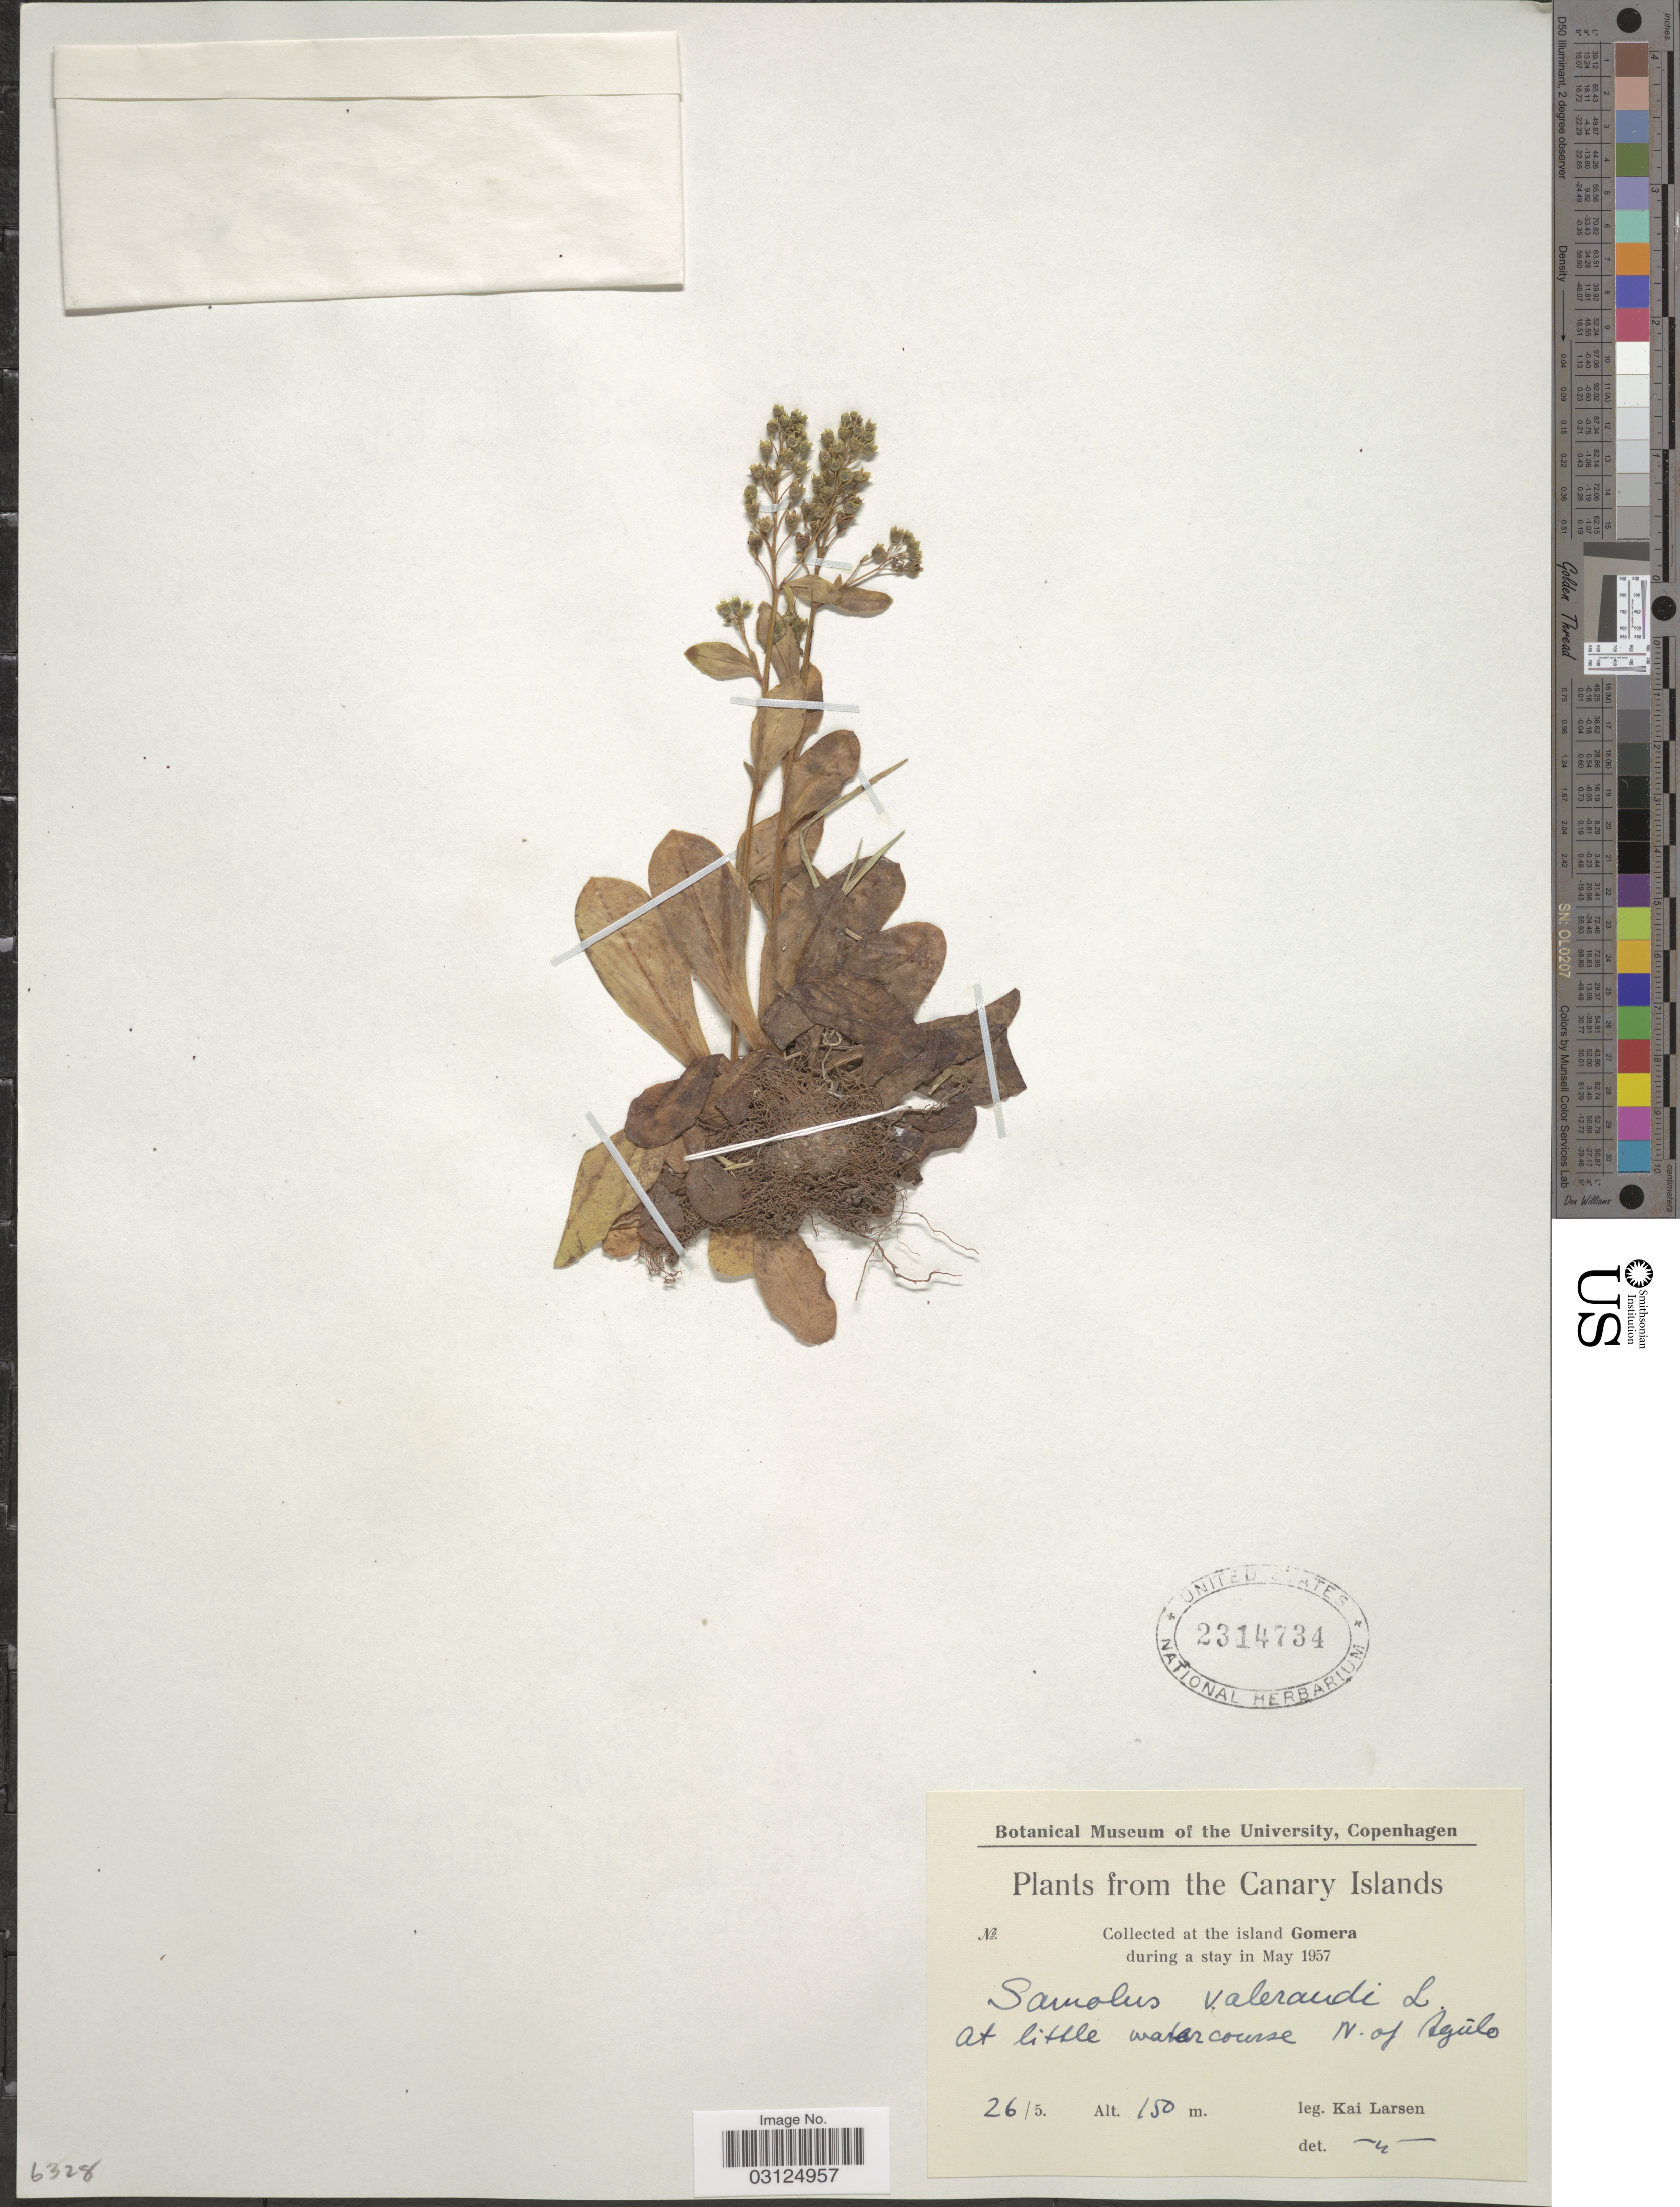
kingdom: Plantae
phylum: Tracheophyta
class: Magnoliopsida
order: Ericales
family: Primulaceae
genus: Samolus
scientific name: Samolus valerandi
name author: L.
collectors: K. Larsen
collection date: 1957-05-26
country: Spain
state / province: Canarias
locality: Canary Islands. Island Gomera. At little watercourse N. of Aguilo.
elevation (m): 150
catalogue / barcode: US 2314734